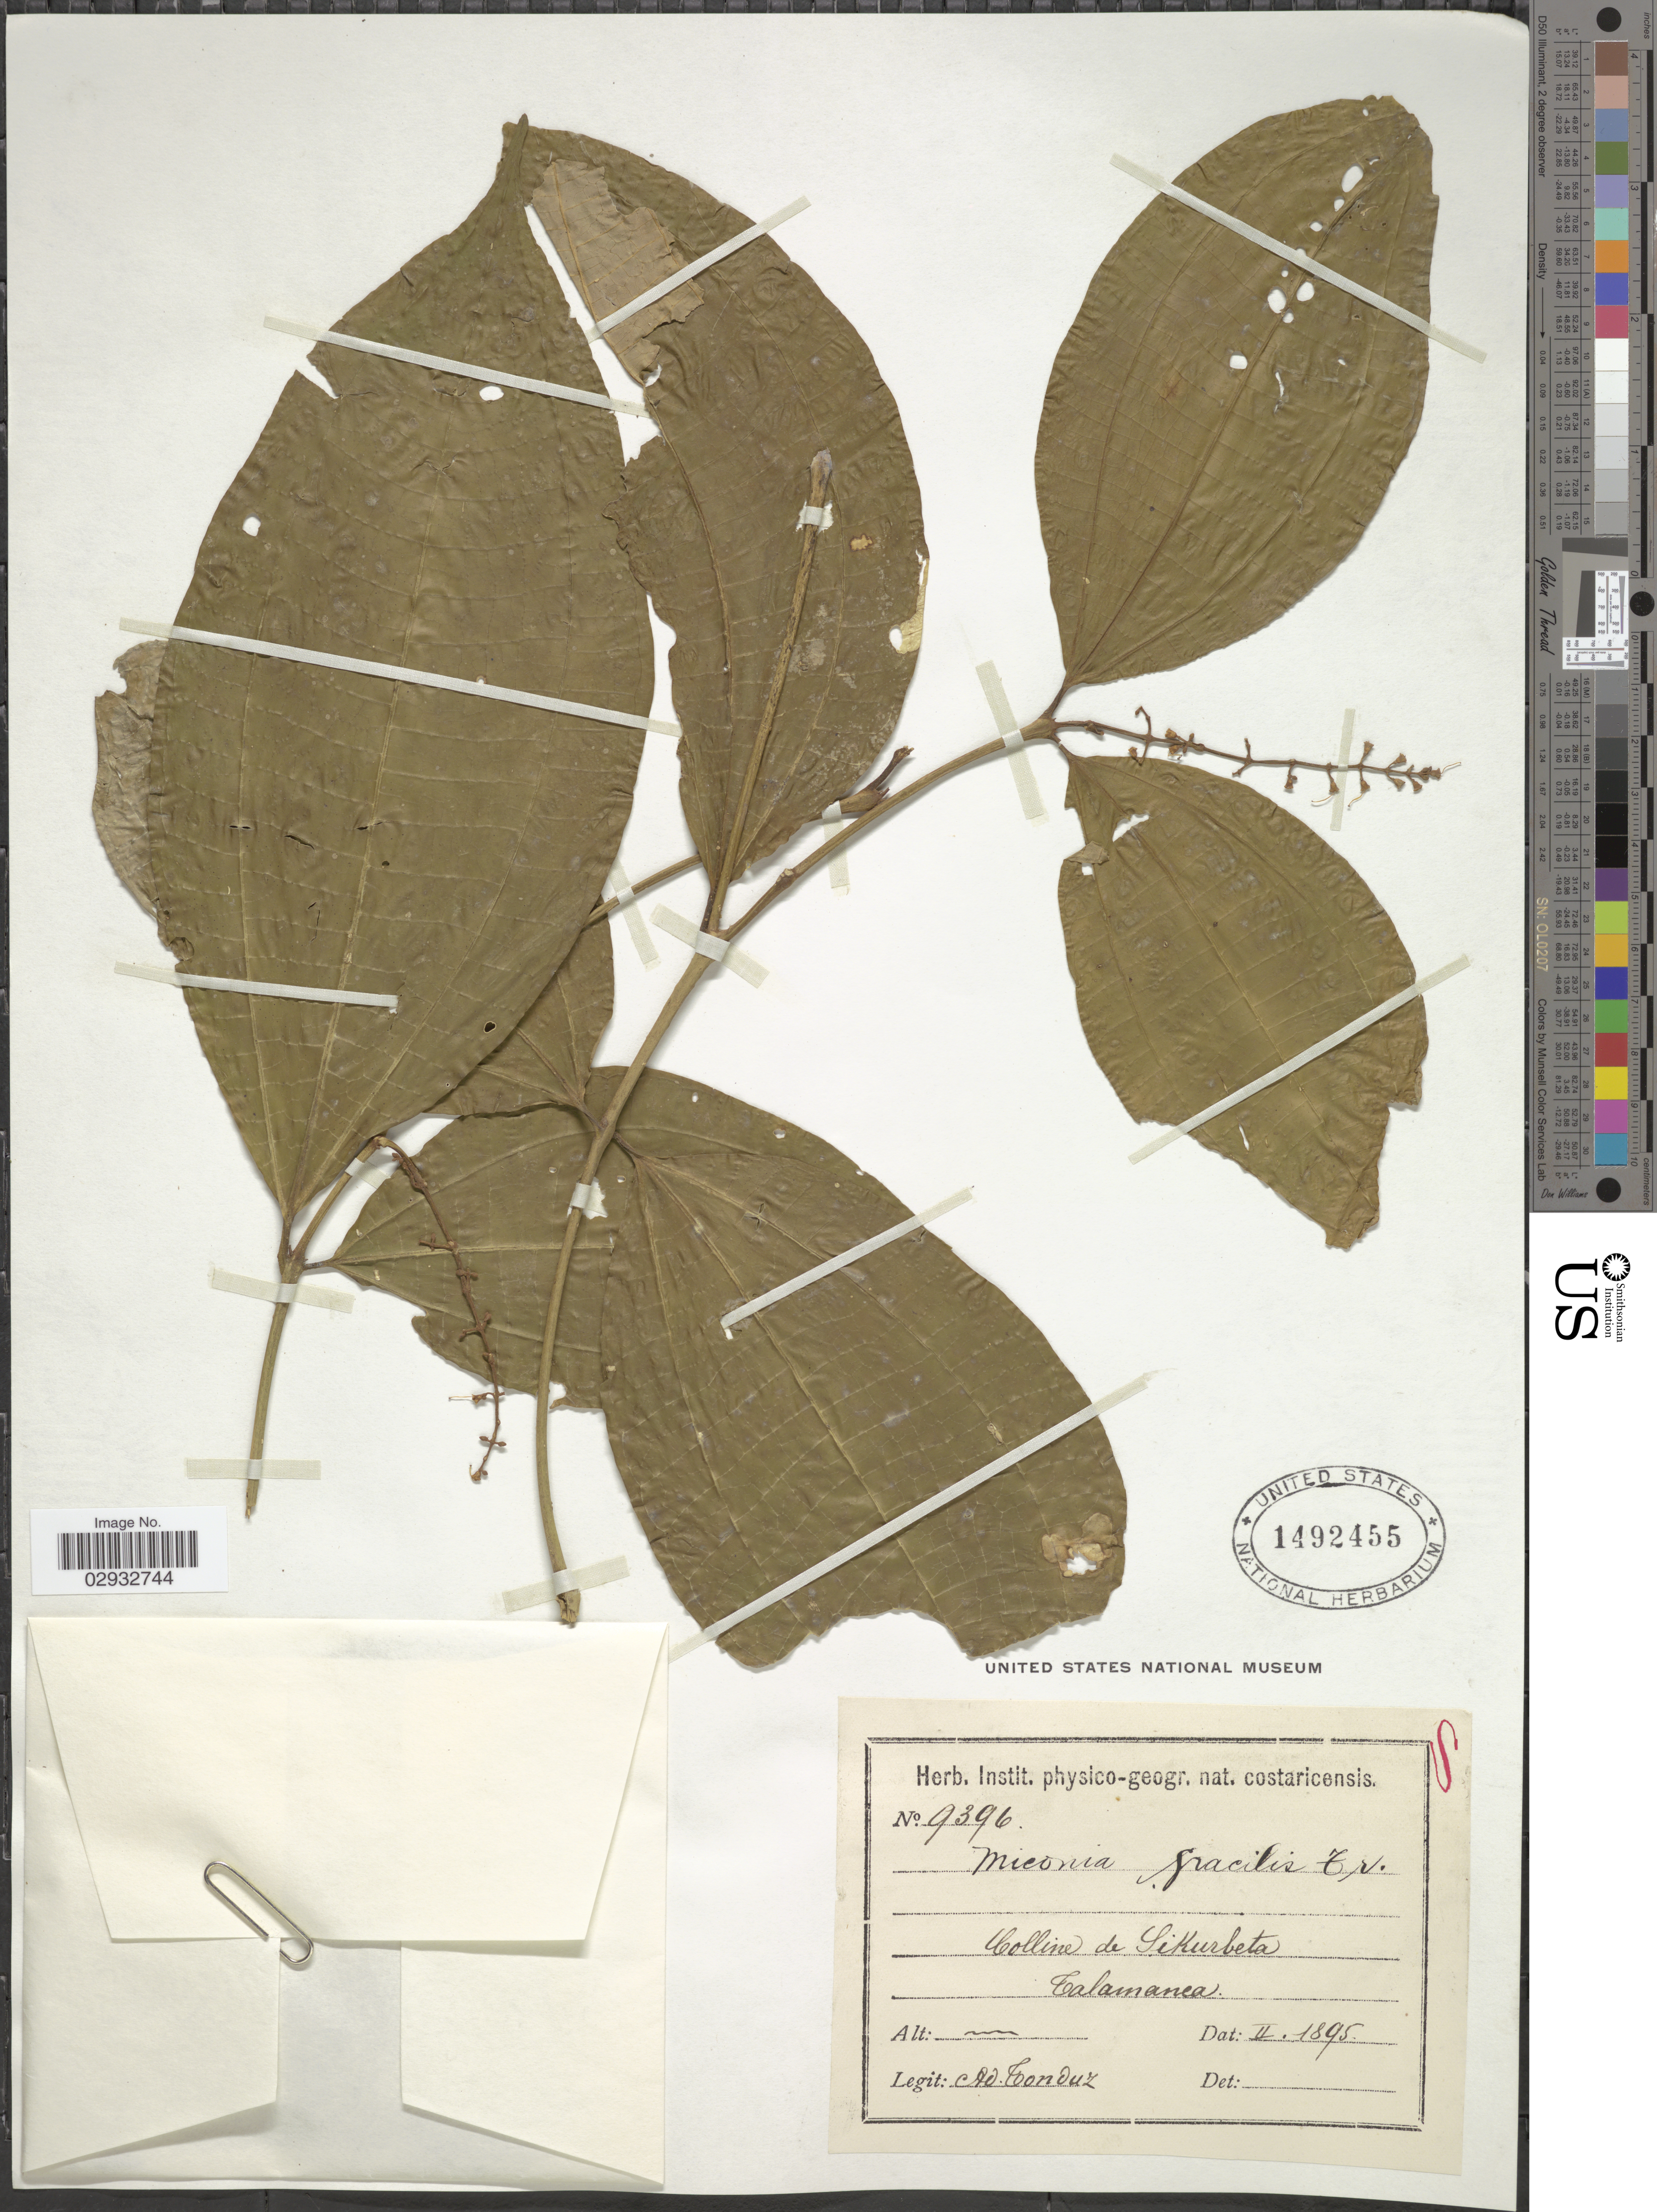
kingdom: Plantae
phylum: Tracheophyta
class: Magnoliopsida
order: Myrtales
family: Melastomataceae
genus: Miconia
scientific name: Miconia gracilis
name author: Triana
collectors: A. Tonduz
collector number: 9396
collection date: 1895-02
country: Costa Rica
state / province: Limón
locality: Colline de Sikurbeta. Talamanca.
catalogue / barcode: US 1492455